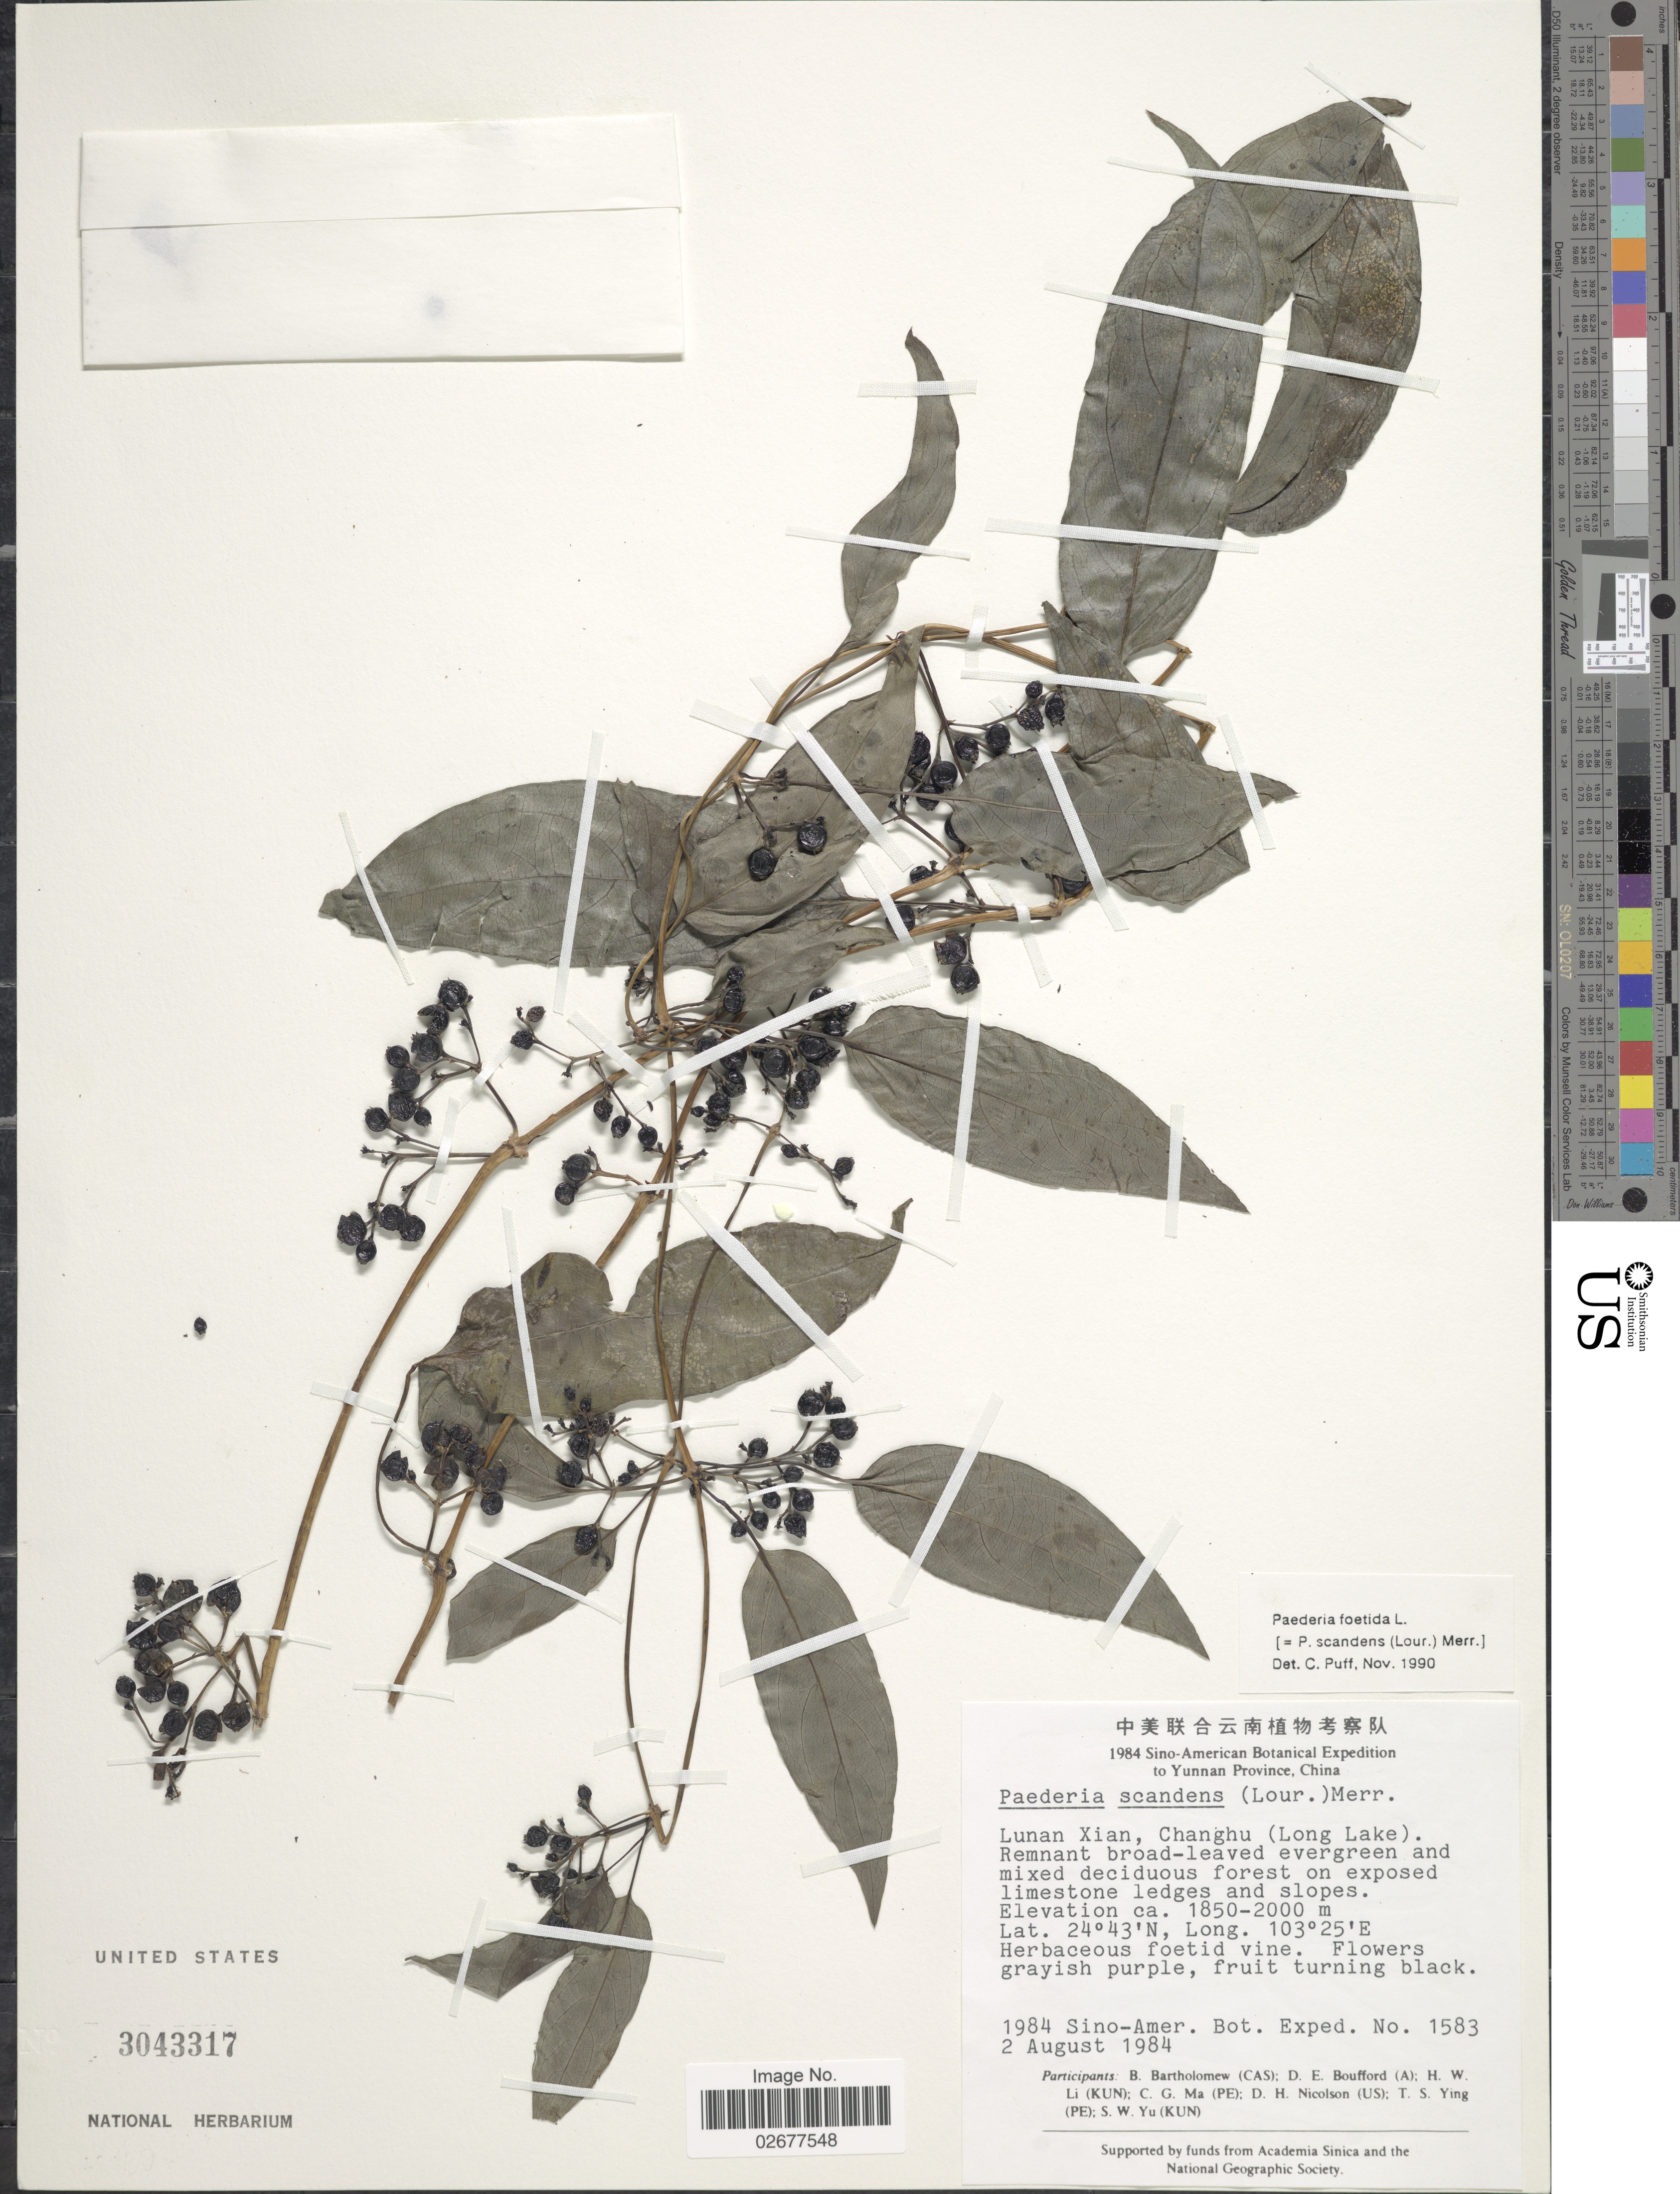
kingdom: Plantae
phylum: Tracheophyta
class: Magnoliopsida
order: Gentianales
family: Rubiaceae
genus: Paederia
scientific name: Paederia foetida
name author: Wall.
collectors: Sino-Amer. Bot. Exped. 1984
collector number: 1583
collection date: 1984-08-02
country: China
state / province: Yunnan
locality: Lunan Xian, Changhu (Long Lake).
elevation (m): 1850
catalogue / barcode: US 3043317